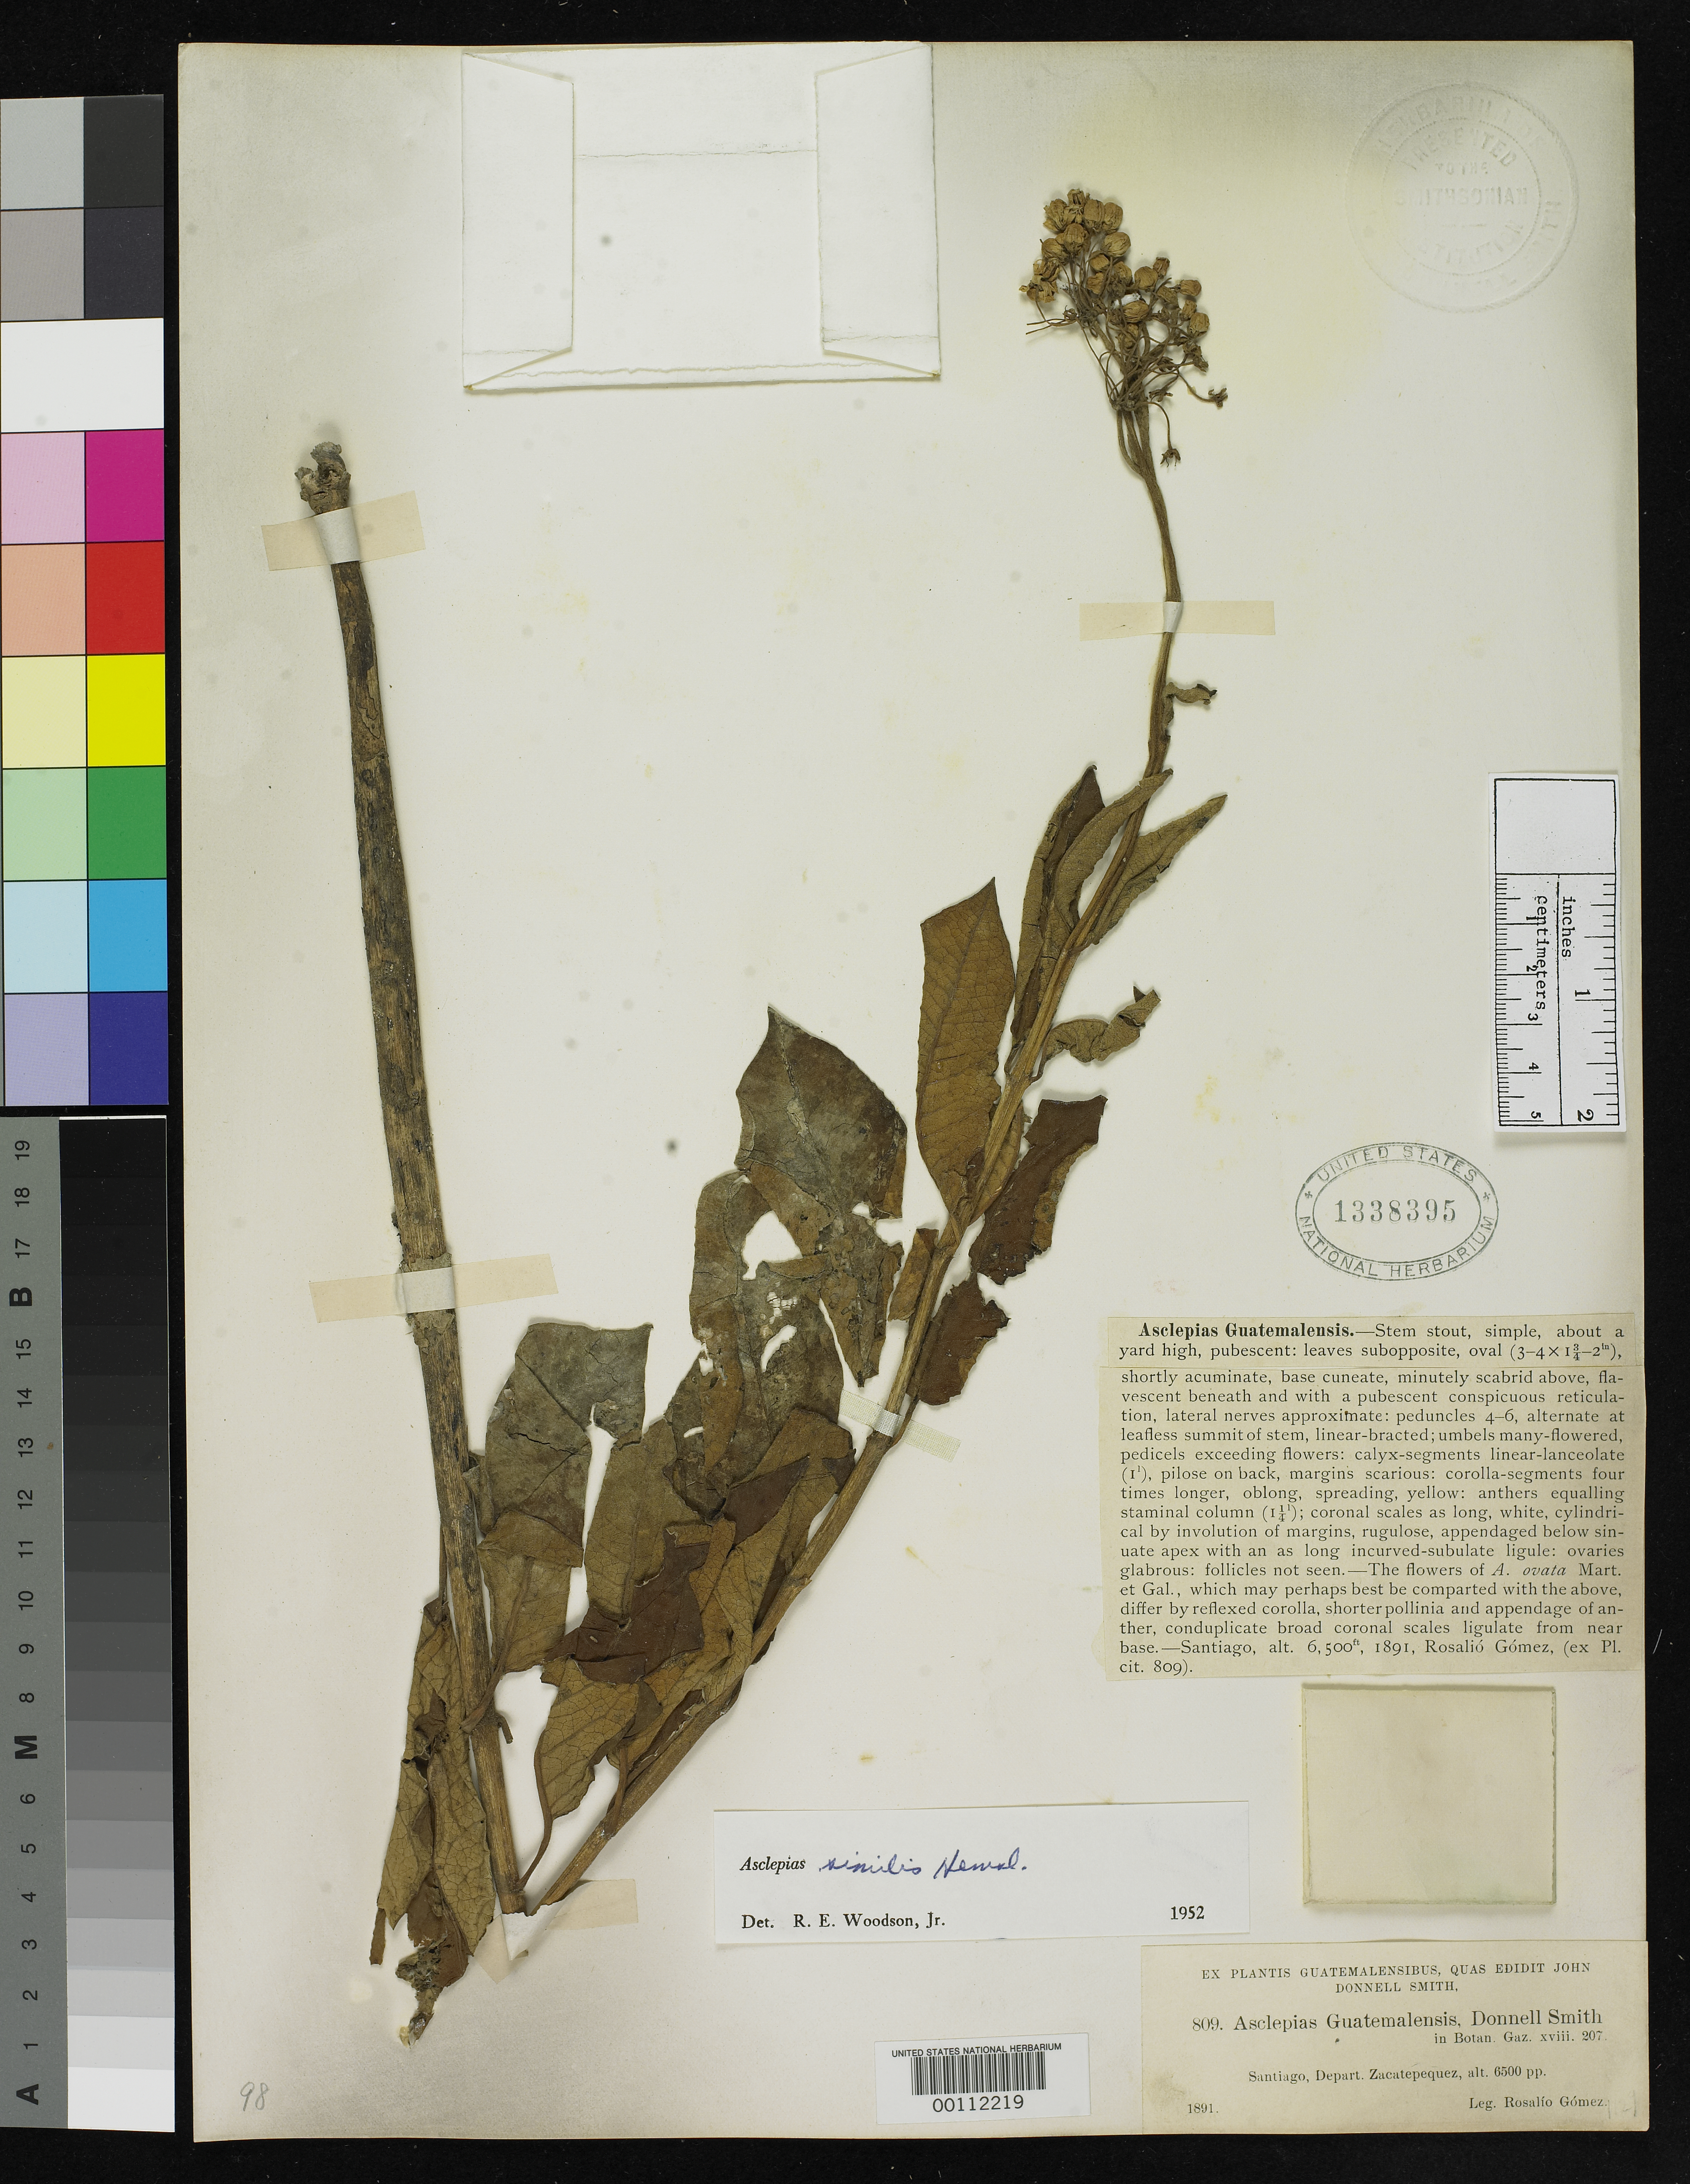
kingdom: Plantae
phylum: Tracheophyta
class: Magnoliopsida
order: Gentianales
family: Apocynaceae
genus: Asclepias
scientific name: Asclepias guatemalensis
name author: Donn. Sm.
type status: Type Collection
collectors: R. Gómez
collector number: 809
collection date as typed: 1891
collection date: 1891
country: Guatemala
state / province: Sacatepéquez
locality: Santiago, Depart. Zacatepequez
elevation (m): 1981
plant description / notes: Specimen ex John Donnell Smith herbarium, and presumably the holotype.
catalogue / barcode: US 1338395